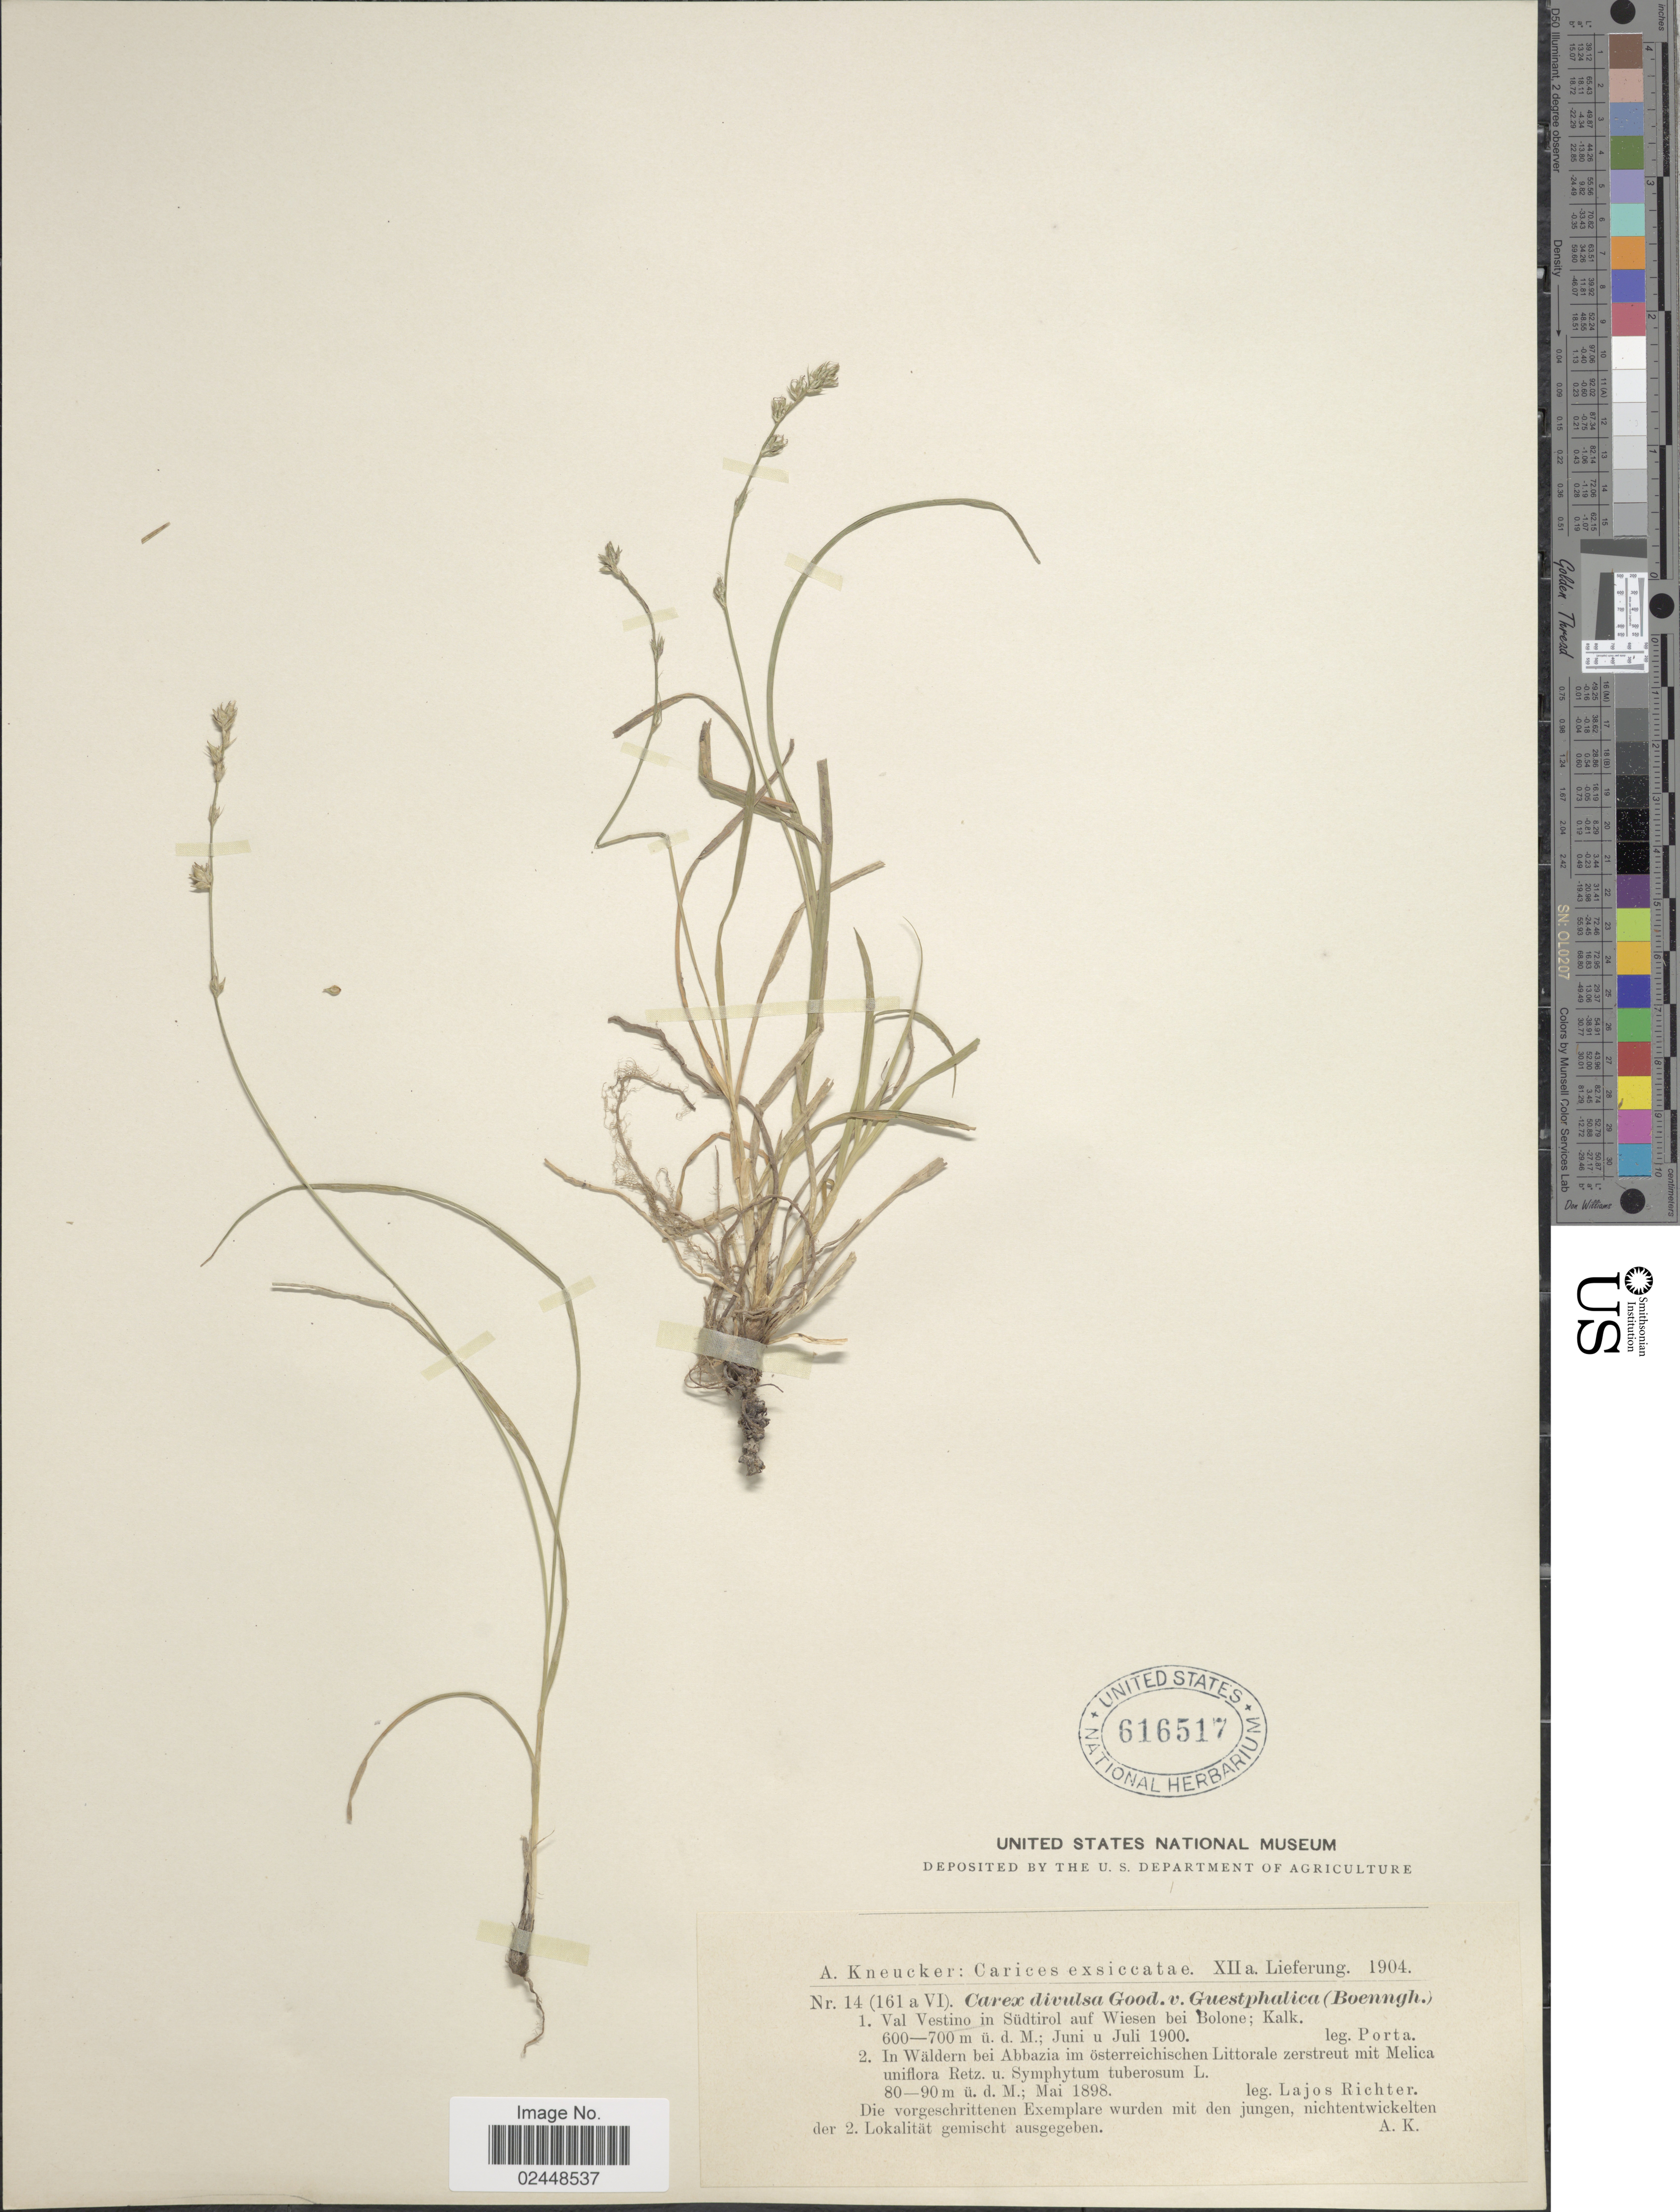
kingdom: Plantae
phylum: Tracheophyta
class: Liliopsida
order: Poales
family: Cyperaceae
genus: Carex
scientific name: Carex divulsa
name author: Stokes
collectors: R. Lajos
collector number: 14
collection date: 1898-05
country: Italy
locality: Val Vestino in Sudtirol auf Wiesen bei Bolone; Kalk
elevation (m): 80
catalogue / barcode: US 616517